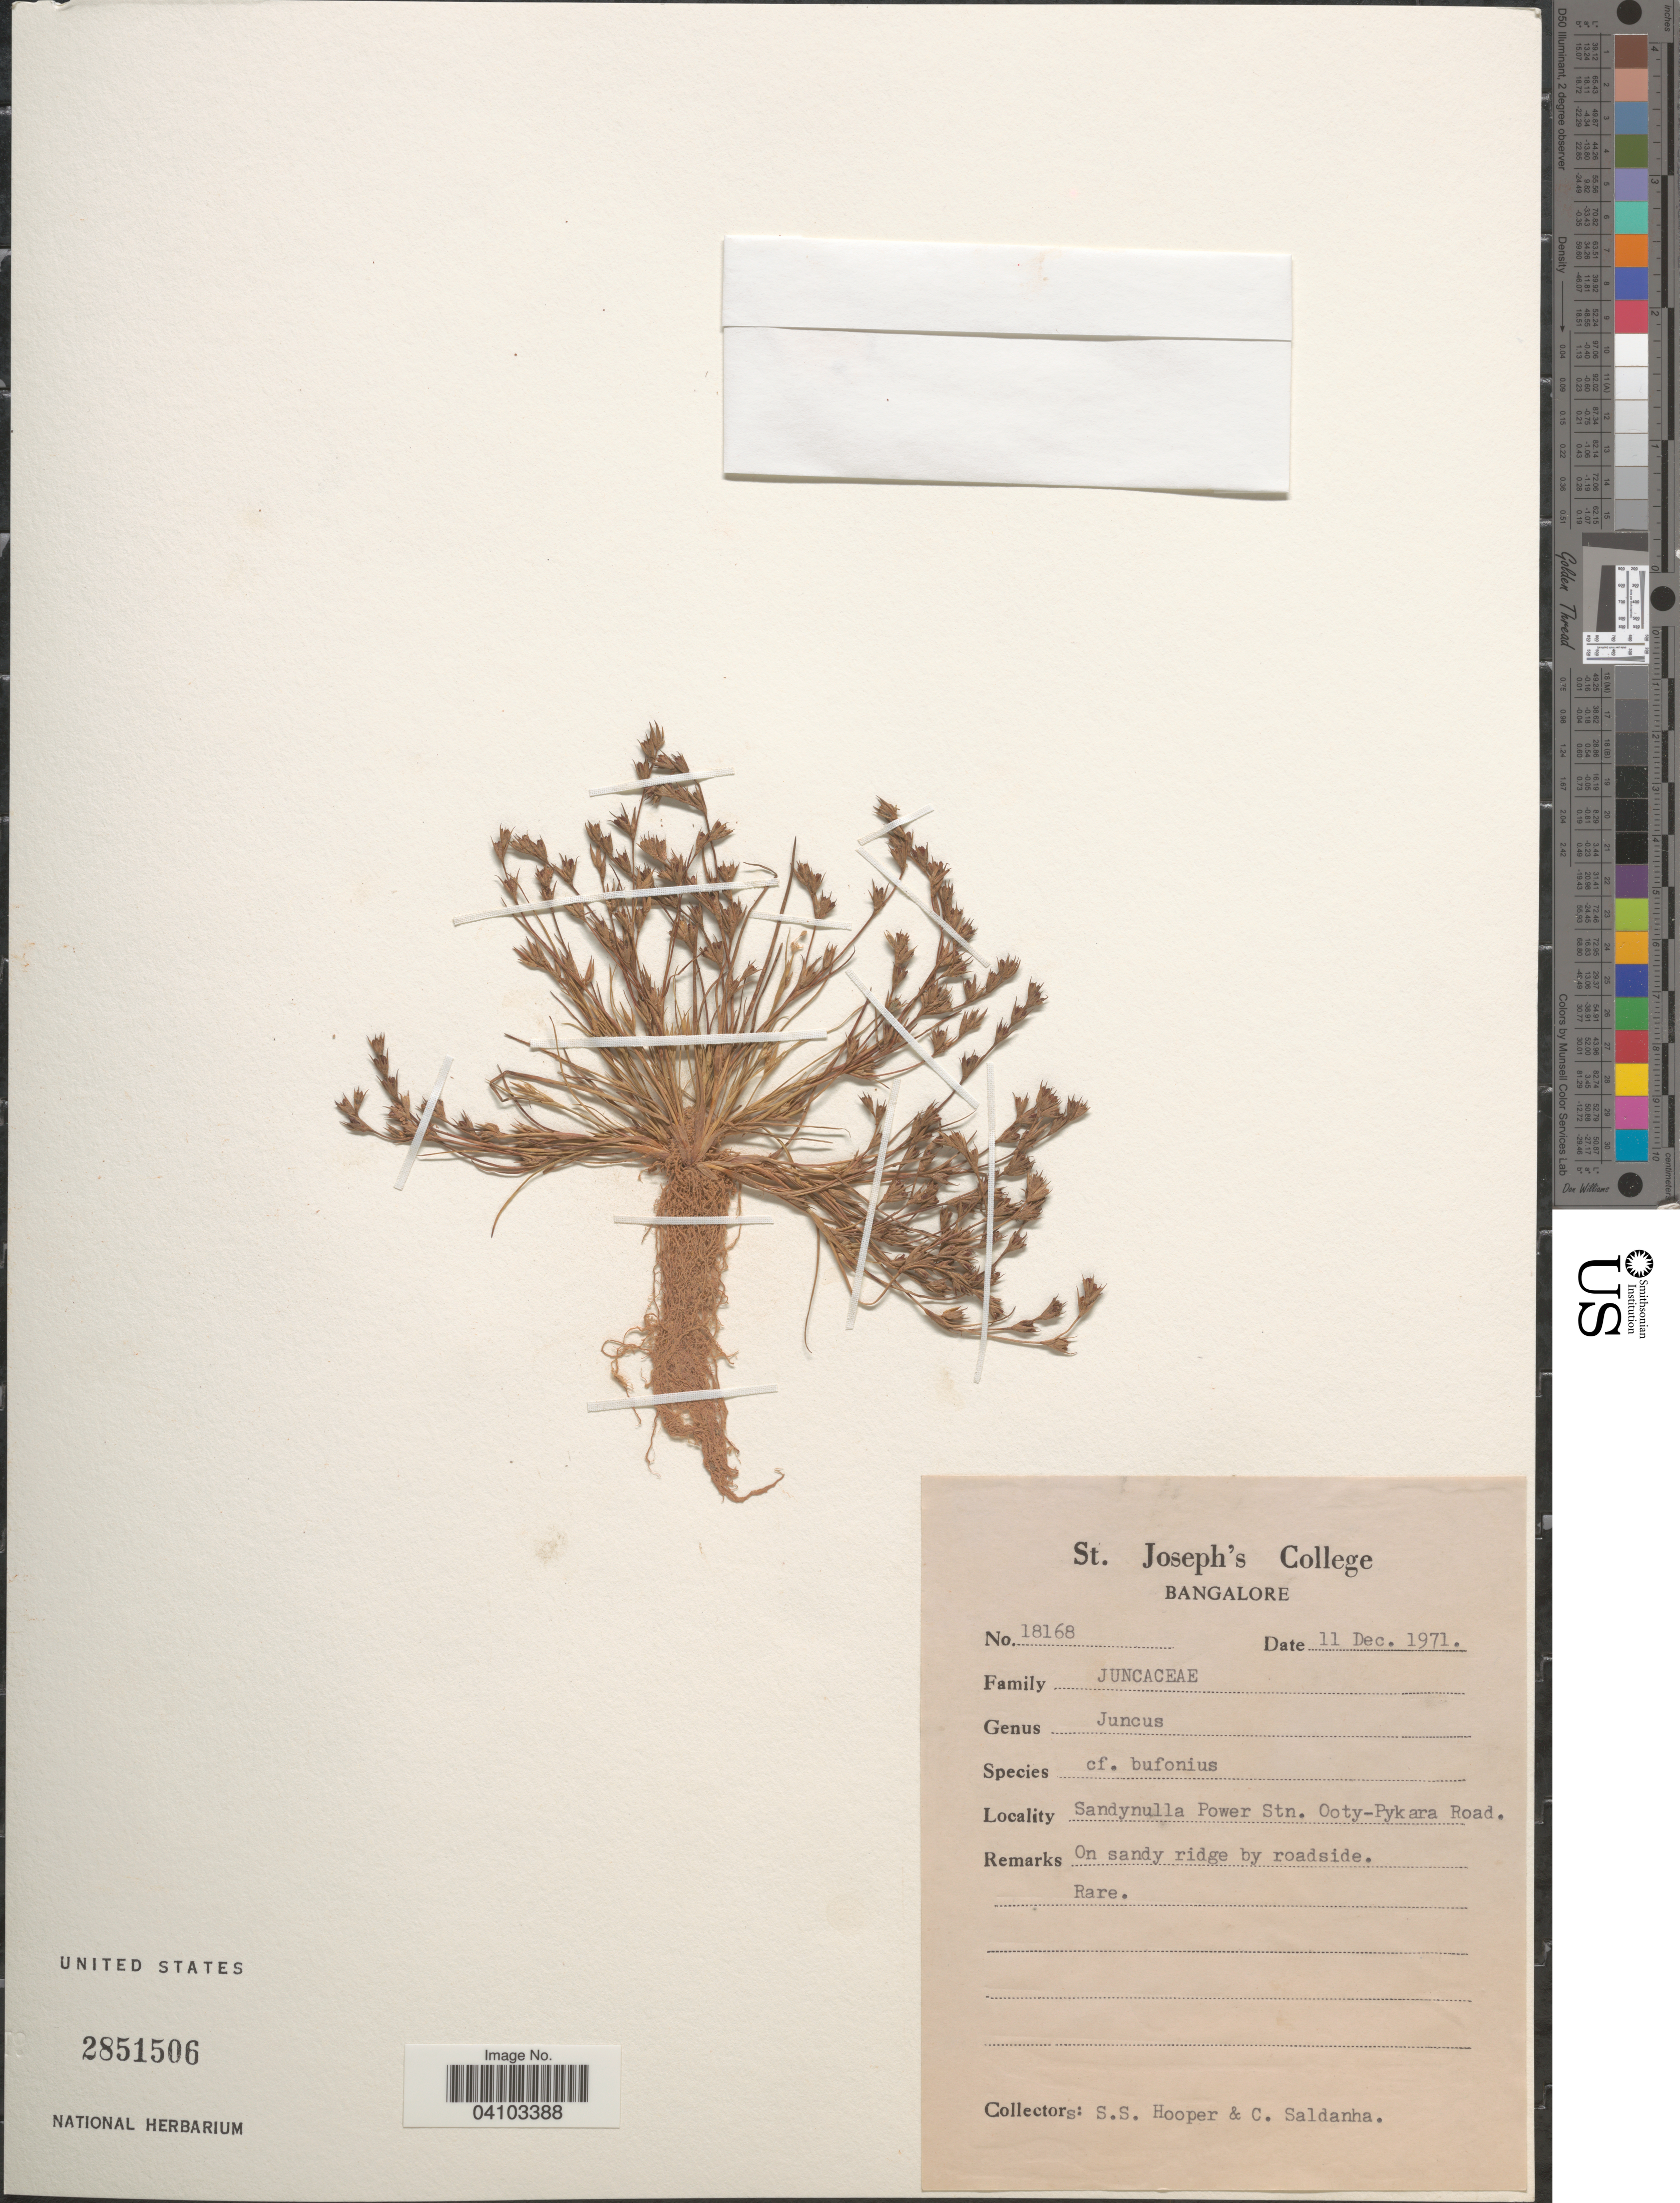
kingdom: Plantae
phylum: Tracheophyta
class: Liliopsida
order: Poales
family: Juncaceae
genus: Juncus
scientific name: Juncus sp.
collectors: S. S. Hooper & C. Saldanha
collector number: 18168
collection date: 1971-12-11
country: India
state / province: Tamil Nadu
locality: Sandynulla Power Stn. Ooty-Pykara Road.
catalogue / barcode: US 2851506